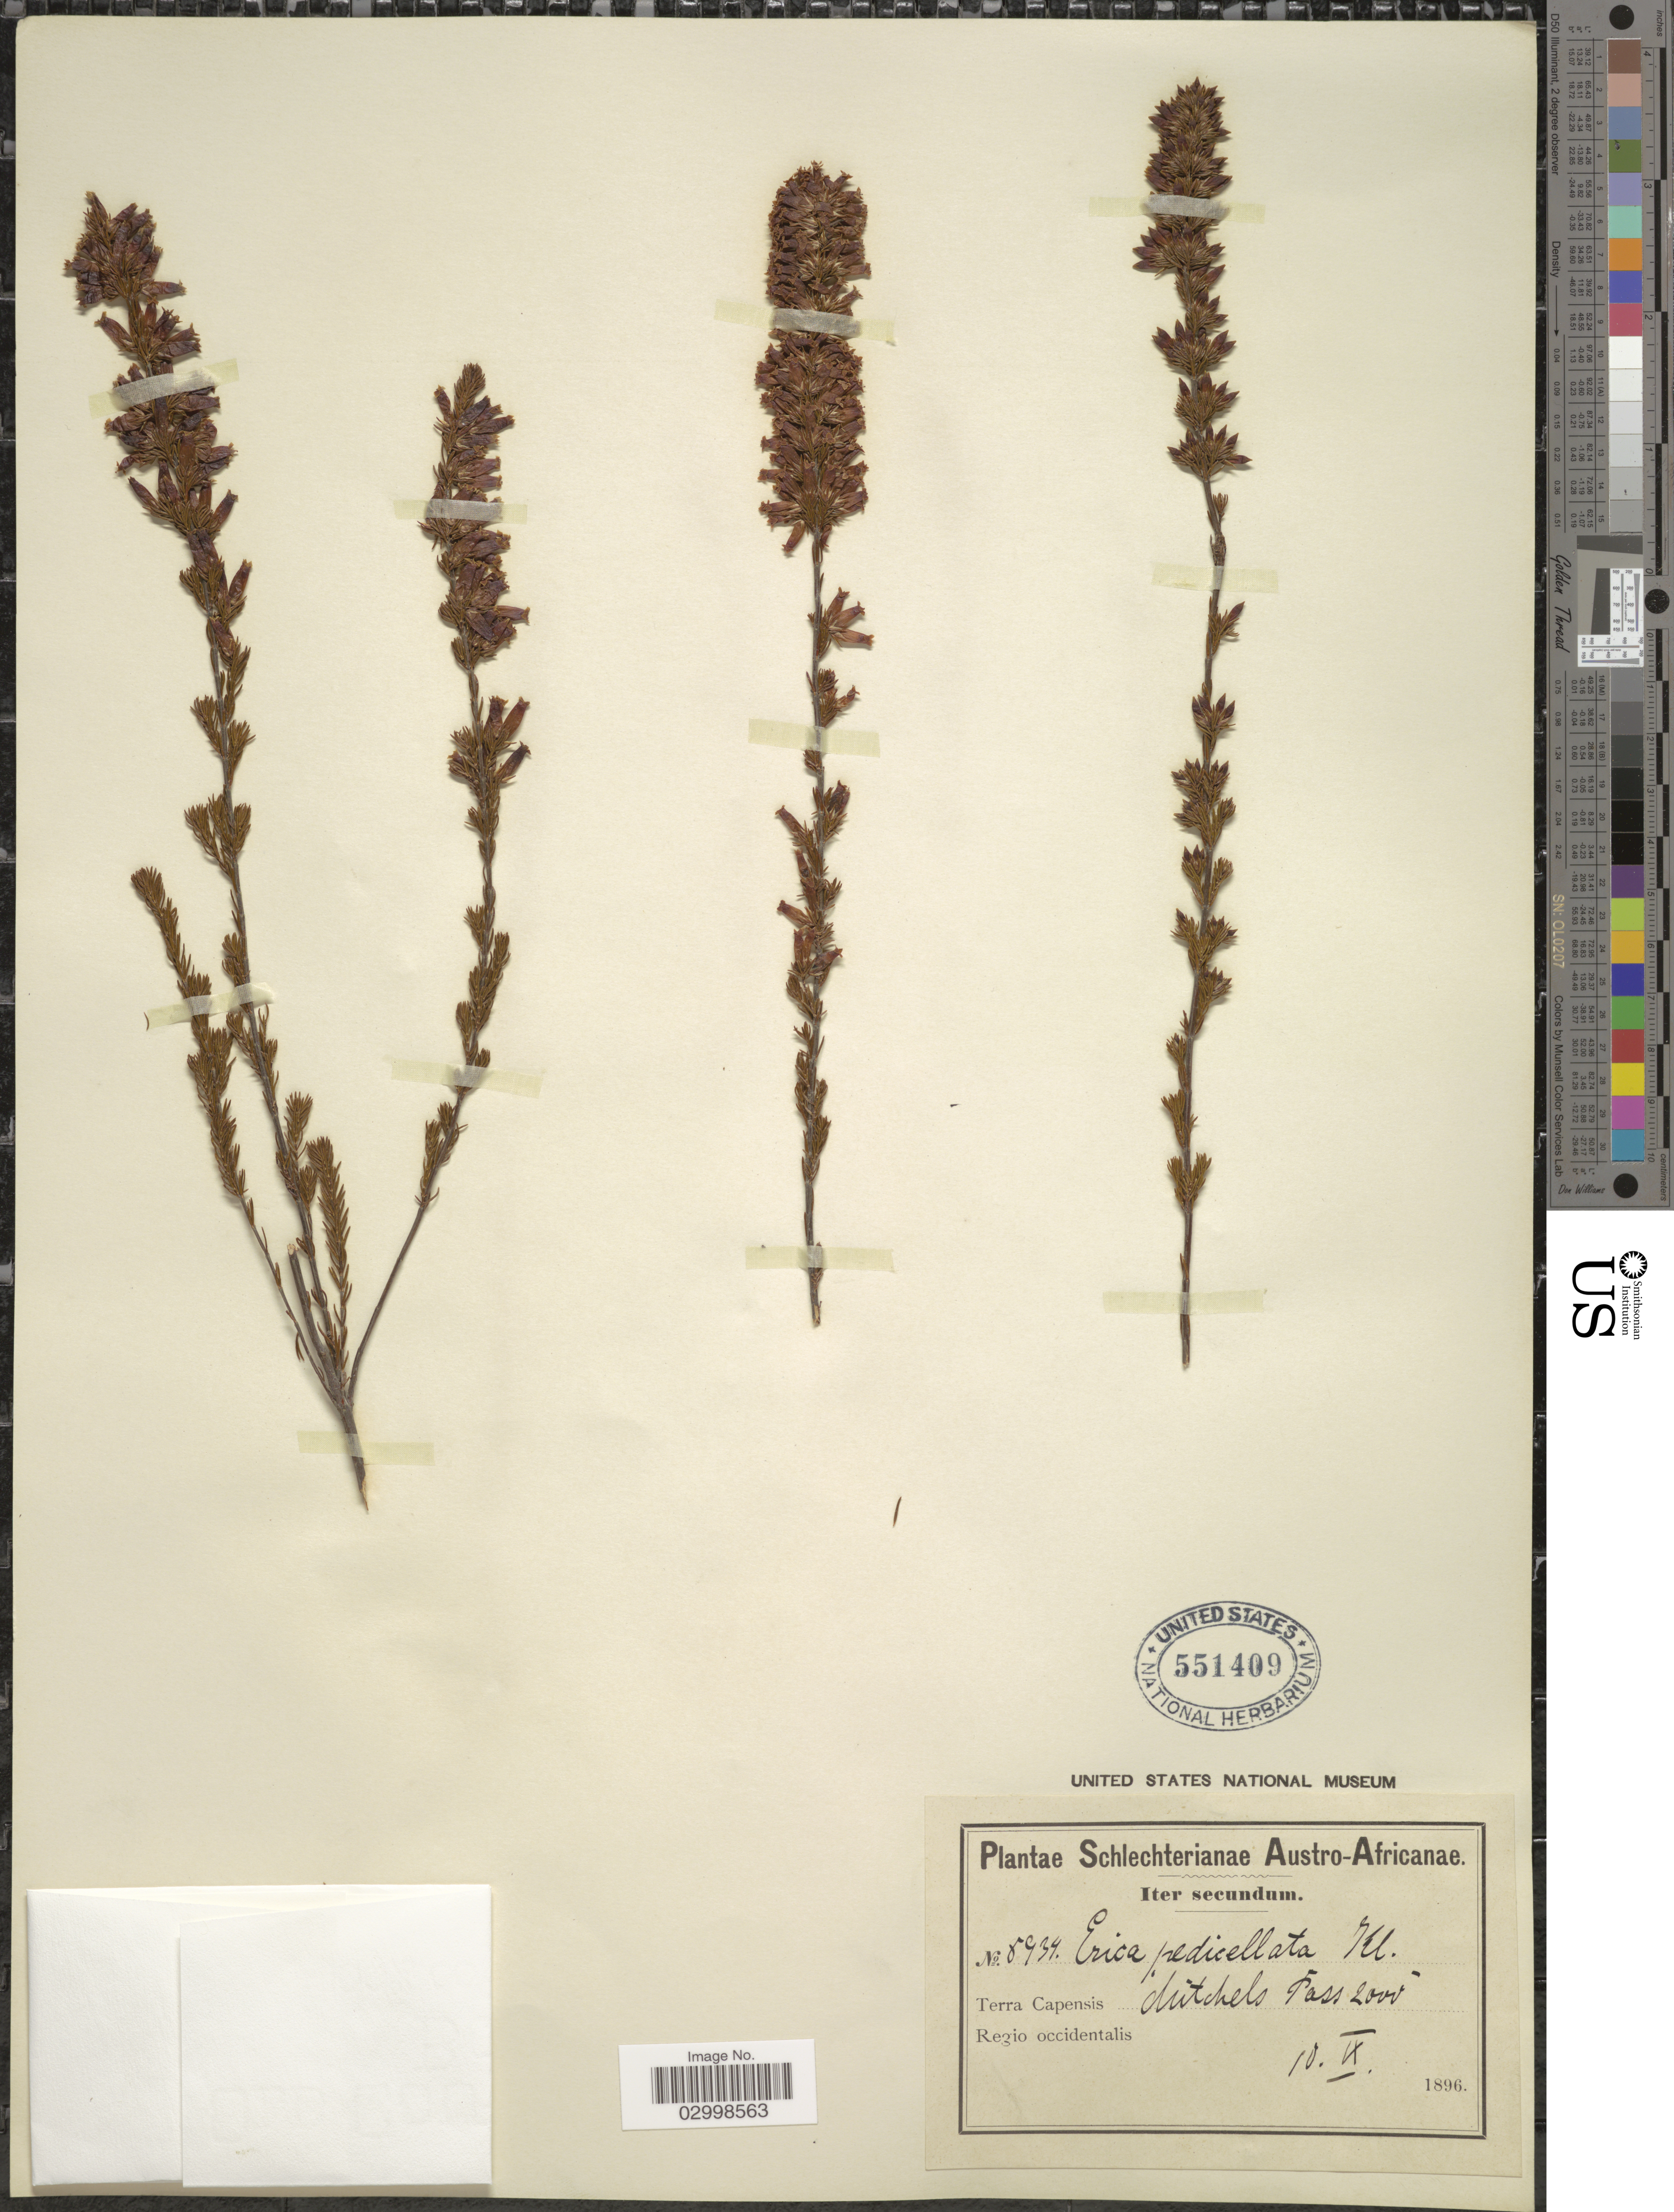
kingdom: Plantae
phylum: Tracheophyta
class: Magnoliopsida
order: Ericales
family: Ericaceae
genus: Erica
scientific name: Erica pedicellata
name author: Klotzsch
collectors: Schlechter, --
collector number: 8934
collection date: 1896-09-10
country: South Africa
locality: Austro-Africanae, Terra Capensis, Mitchels Pass, Regio occidentalis.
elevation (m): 610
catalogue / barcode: US 551409